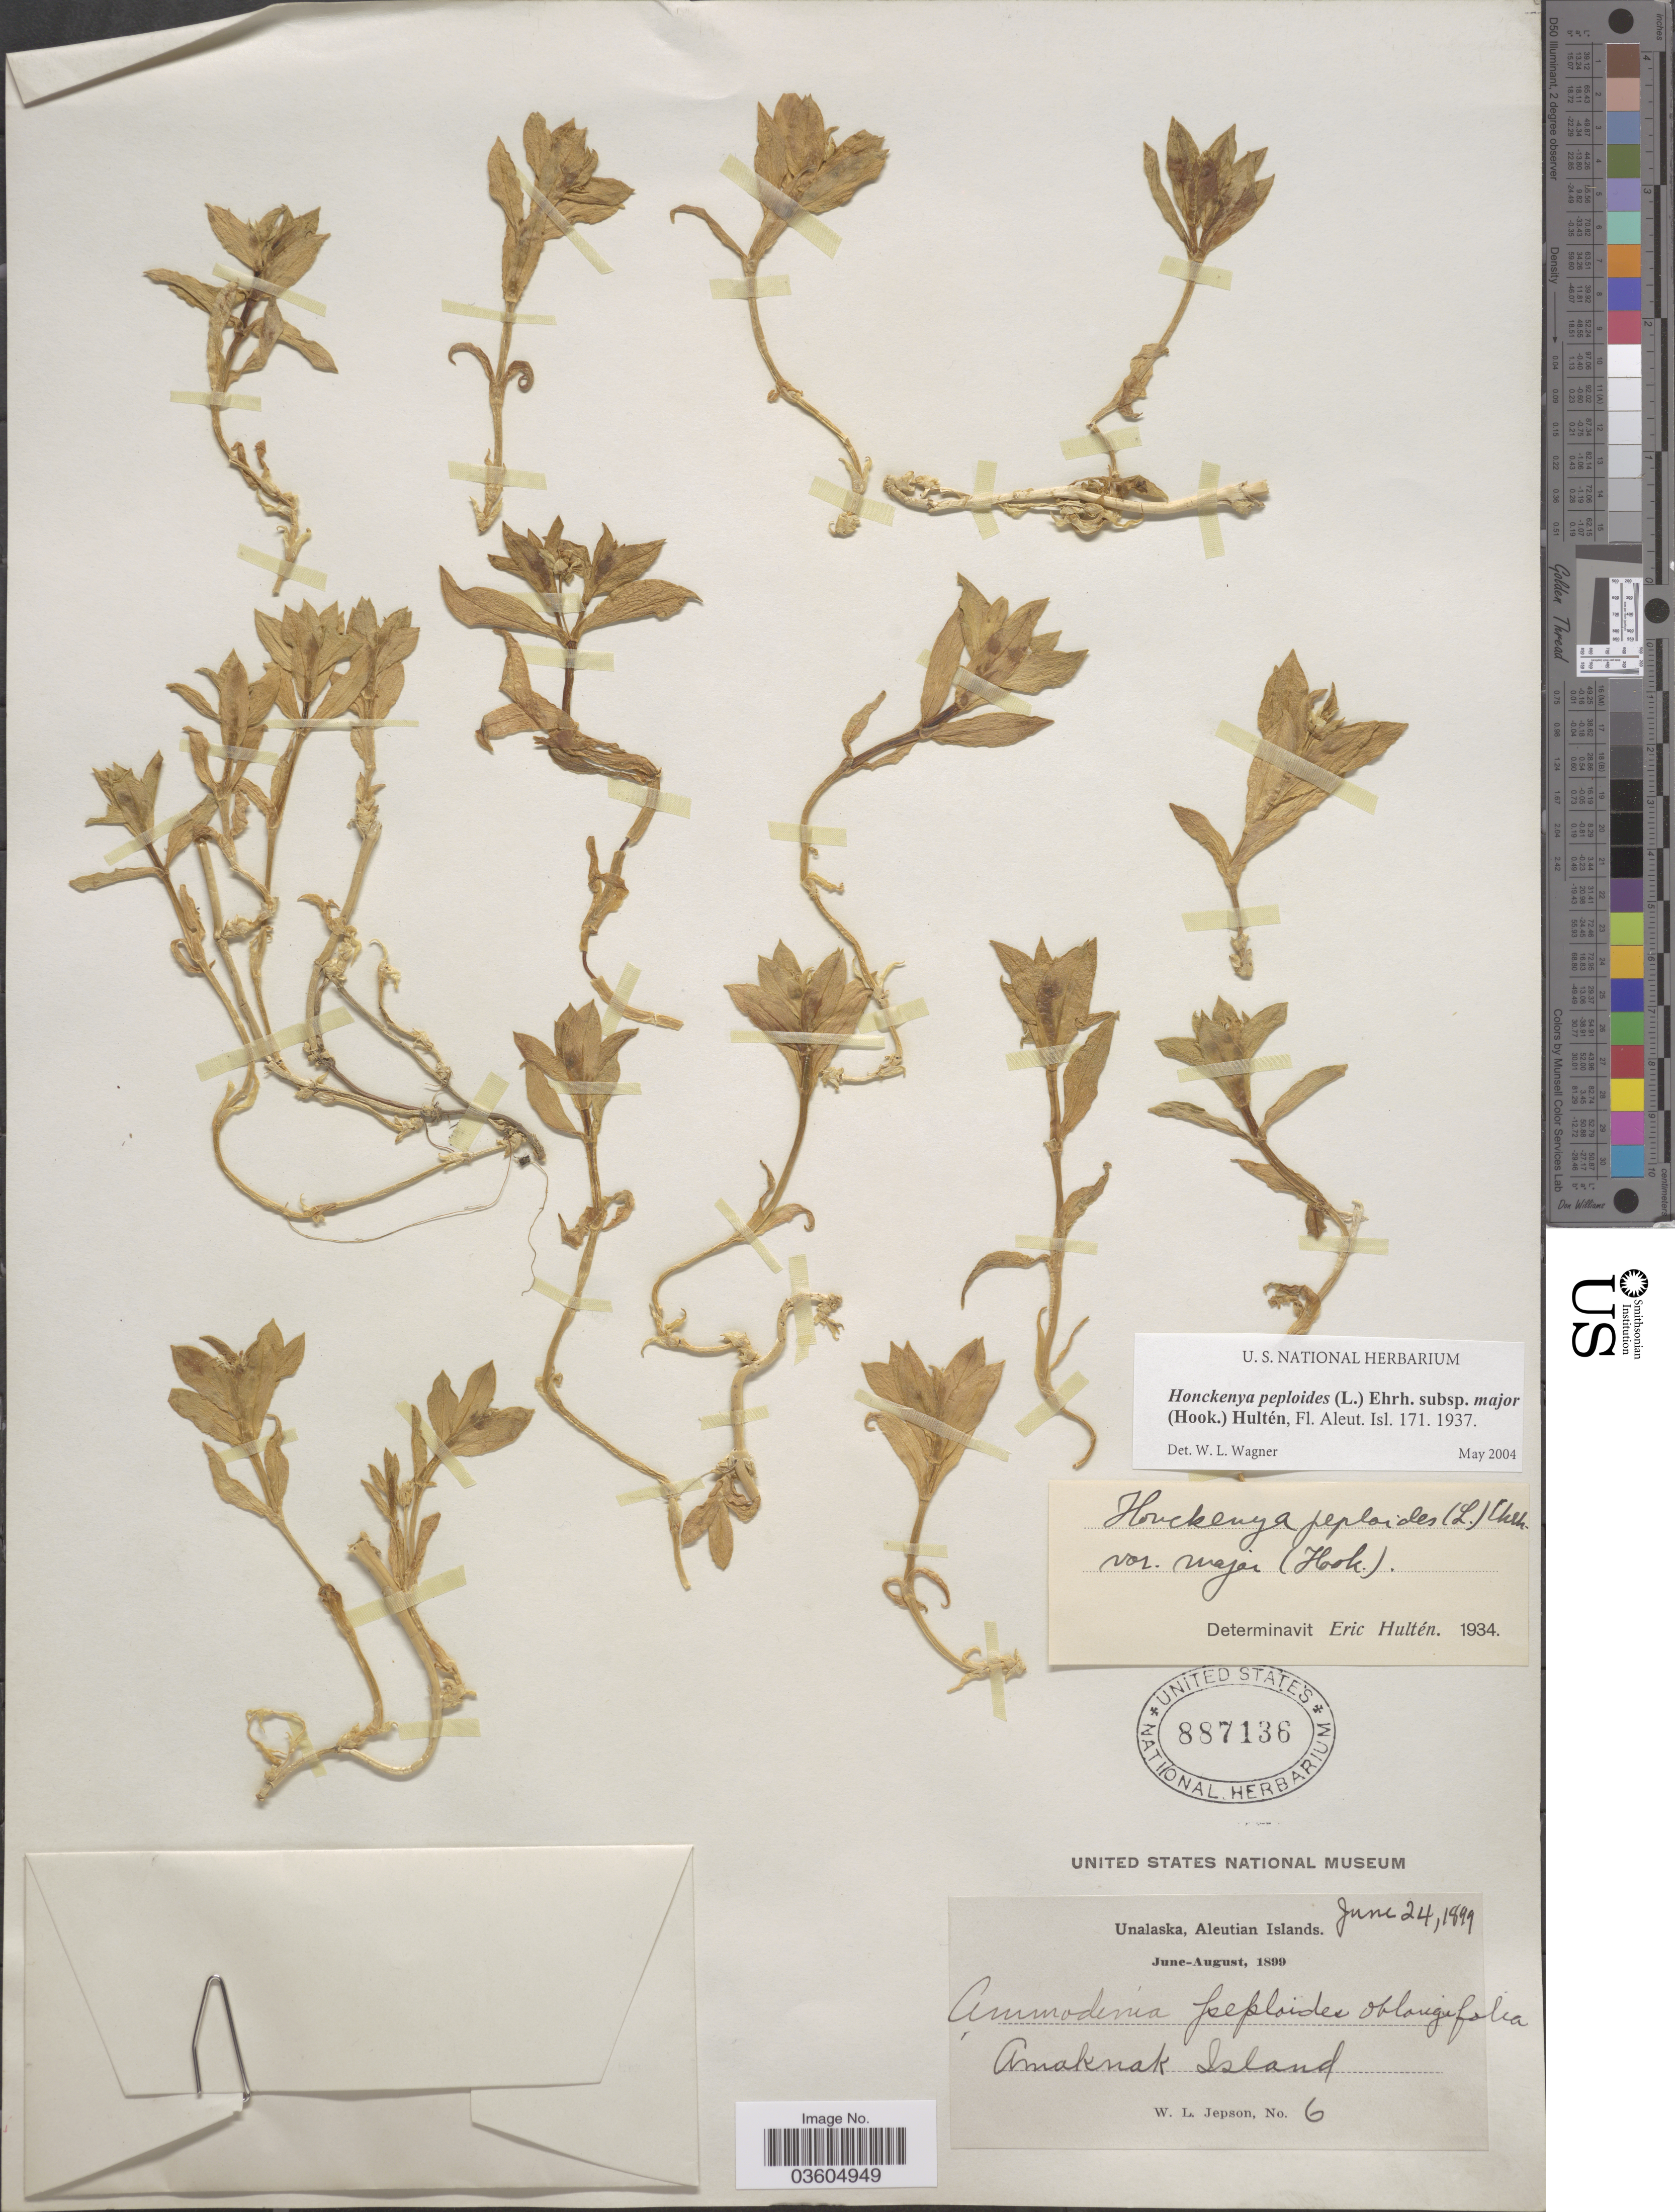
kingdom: Plantae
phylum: Tracheophyta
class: Magnoliopsida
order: Caryophyllales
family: Caryophyllaceae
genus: Honckenya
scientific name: Honckenya peploides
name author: (L.) Ehrh.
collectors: W. L. Jepson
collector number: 6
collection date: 1899-06-24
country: United States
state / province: Alaska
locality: Unalaska, Aleutian Islands. Amaknak Island.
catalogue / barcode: US 887136